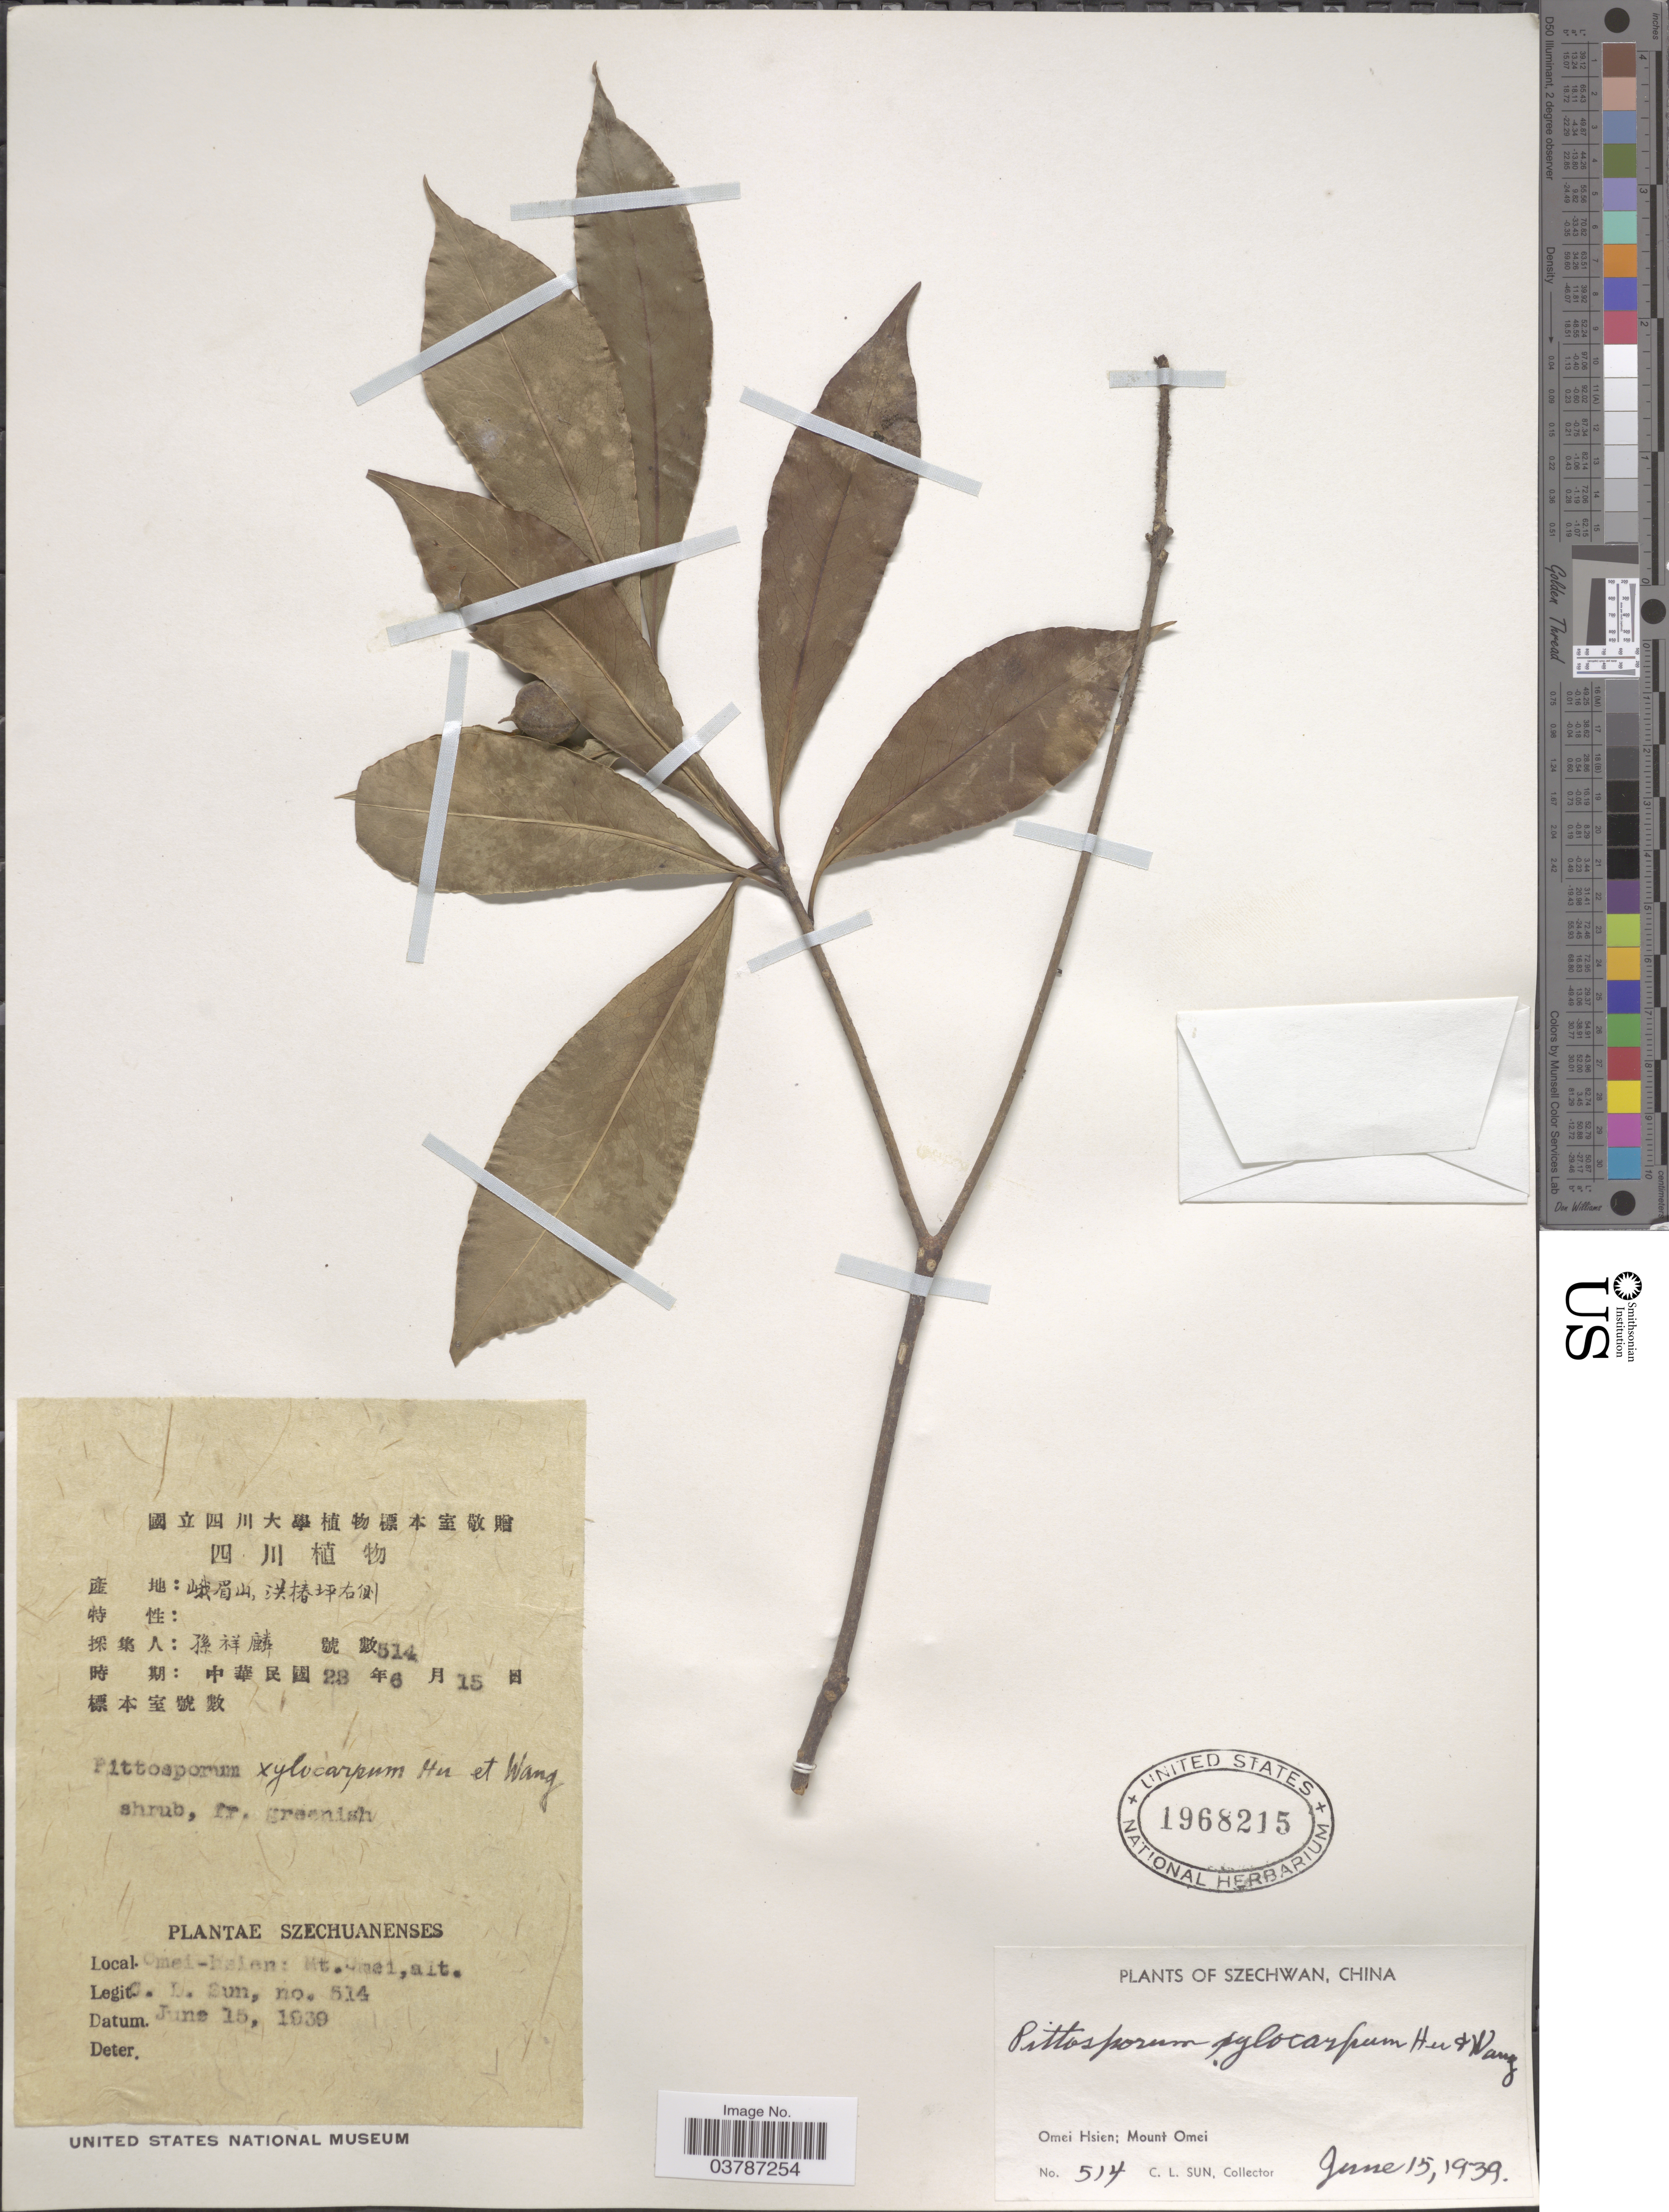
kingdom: Plantae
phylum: Tracheophyta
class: Magnoliopsida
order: Apiales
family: Pittosporaceae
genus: Pittosporum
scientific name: Pittosporum xylocarpum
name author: Hu & F.T. Wang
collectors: C. Sun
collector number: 514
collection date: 1939-06-15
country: China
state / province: Sichuan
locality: Szechwan. Omei Hsien; Mount Omei.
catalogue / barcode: US 1968215